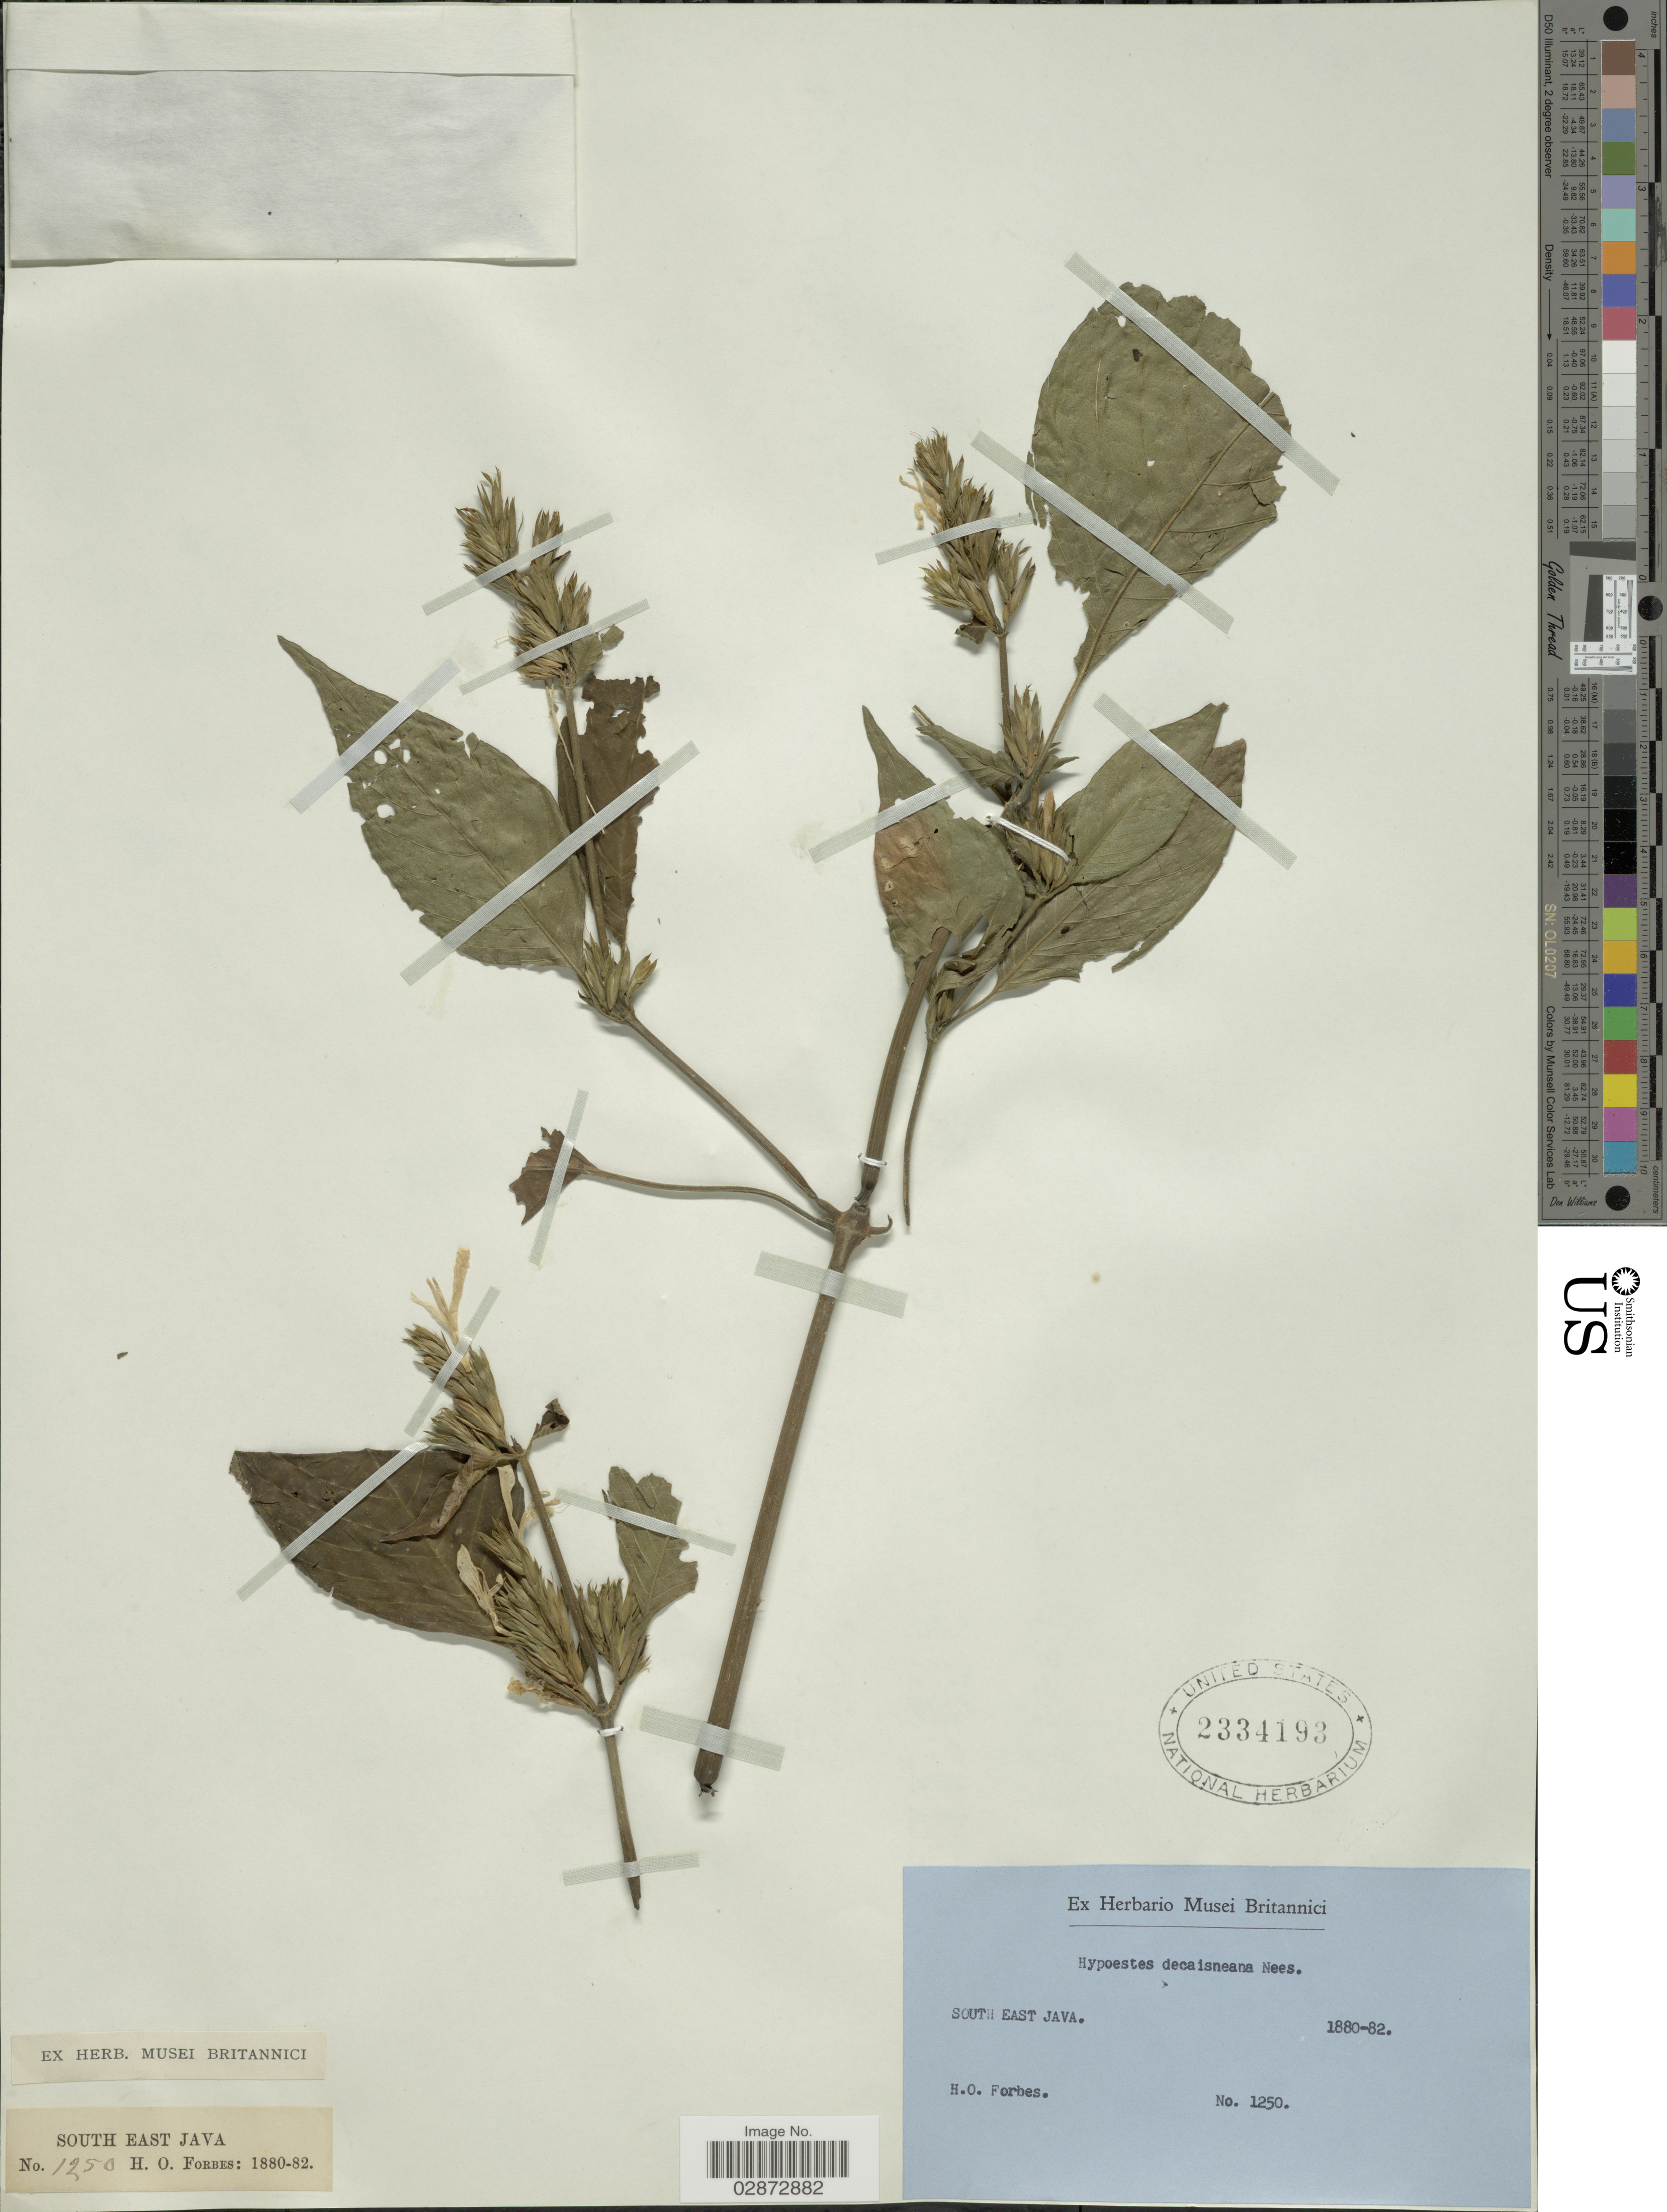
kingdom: Plantae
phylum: Tracheophyta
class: Magnoliopsida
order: Lamiales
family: Acanthaceae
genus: Hypoestes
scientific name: Hypoestes decaisneana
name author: Nees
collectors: H. O. Forbes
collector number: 1250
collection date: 1880/1882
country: Indonesia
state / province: Java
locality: South East Java.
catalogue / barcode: US 2334193